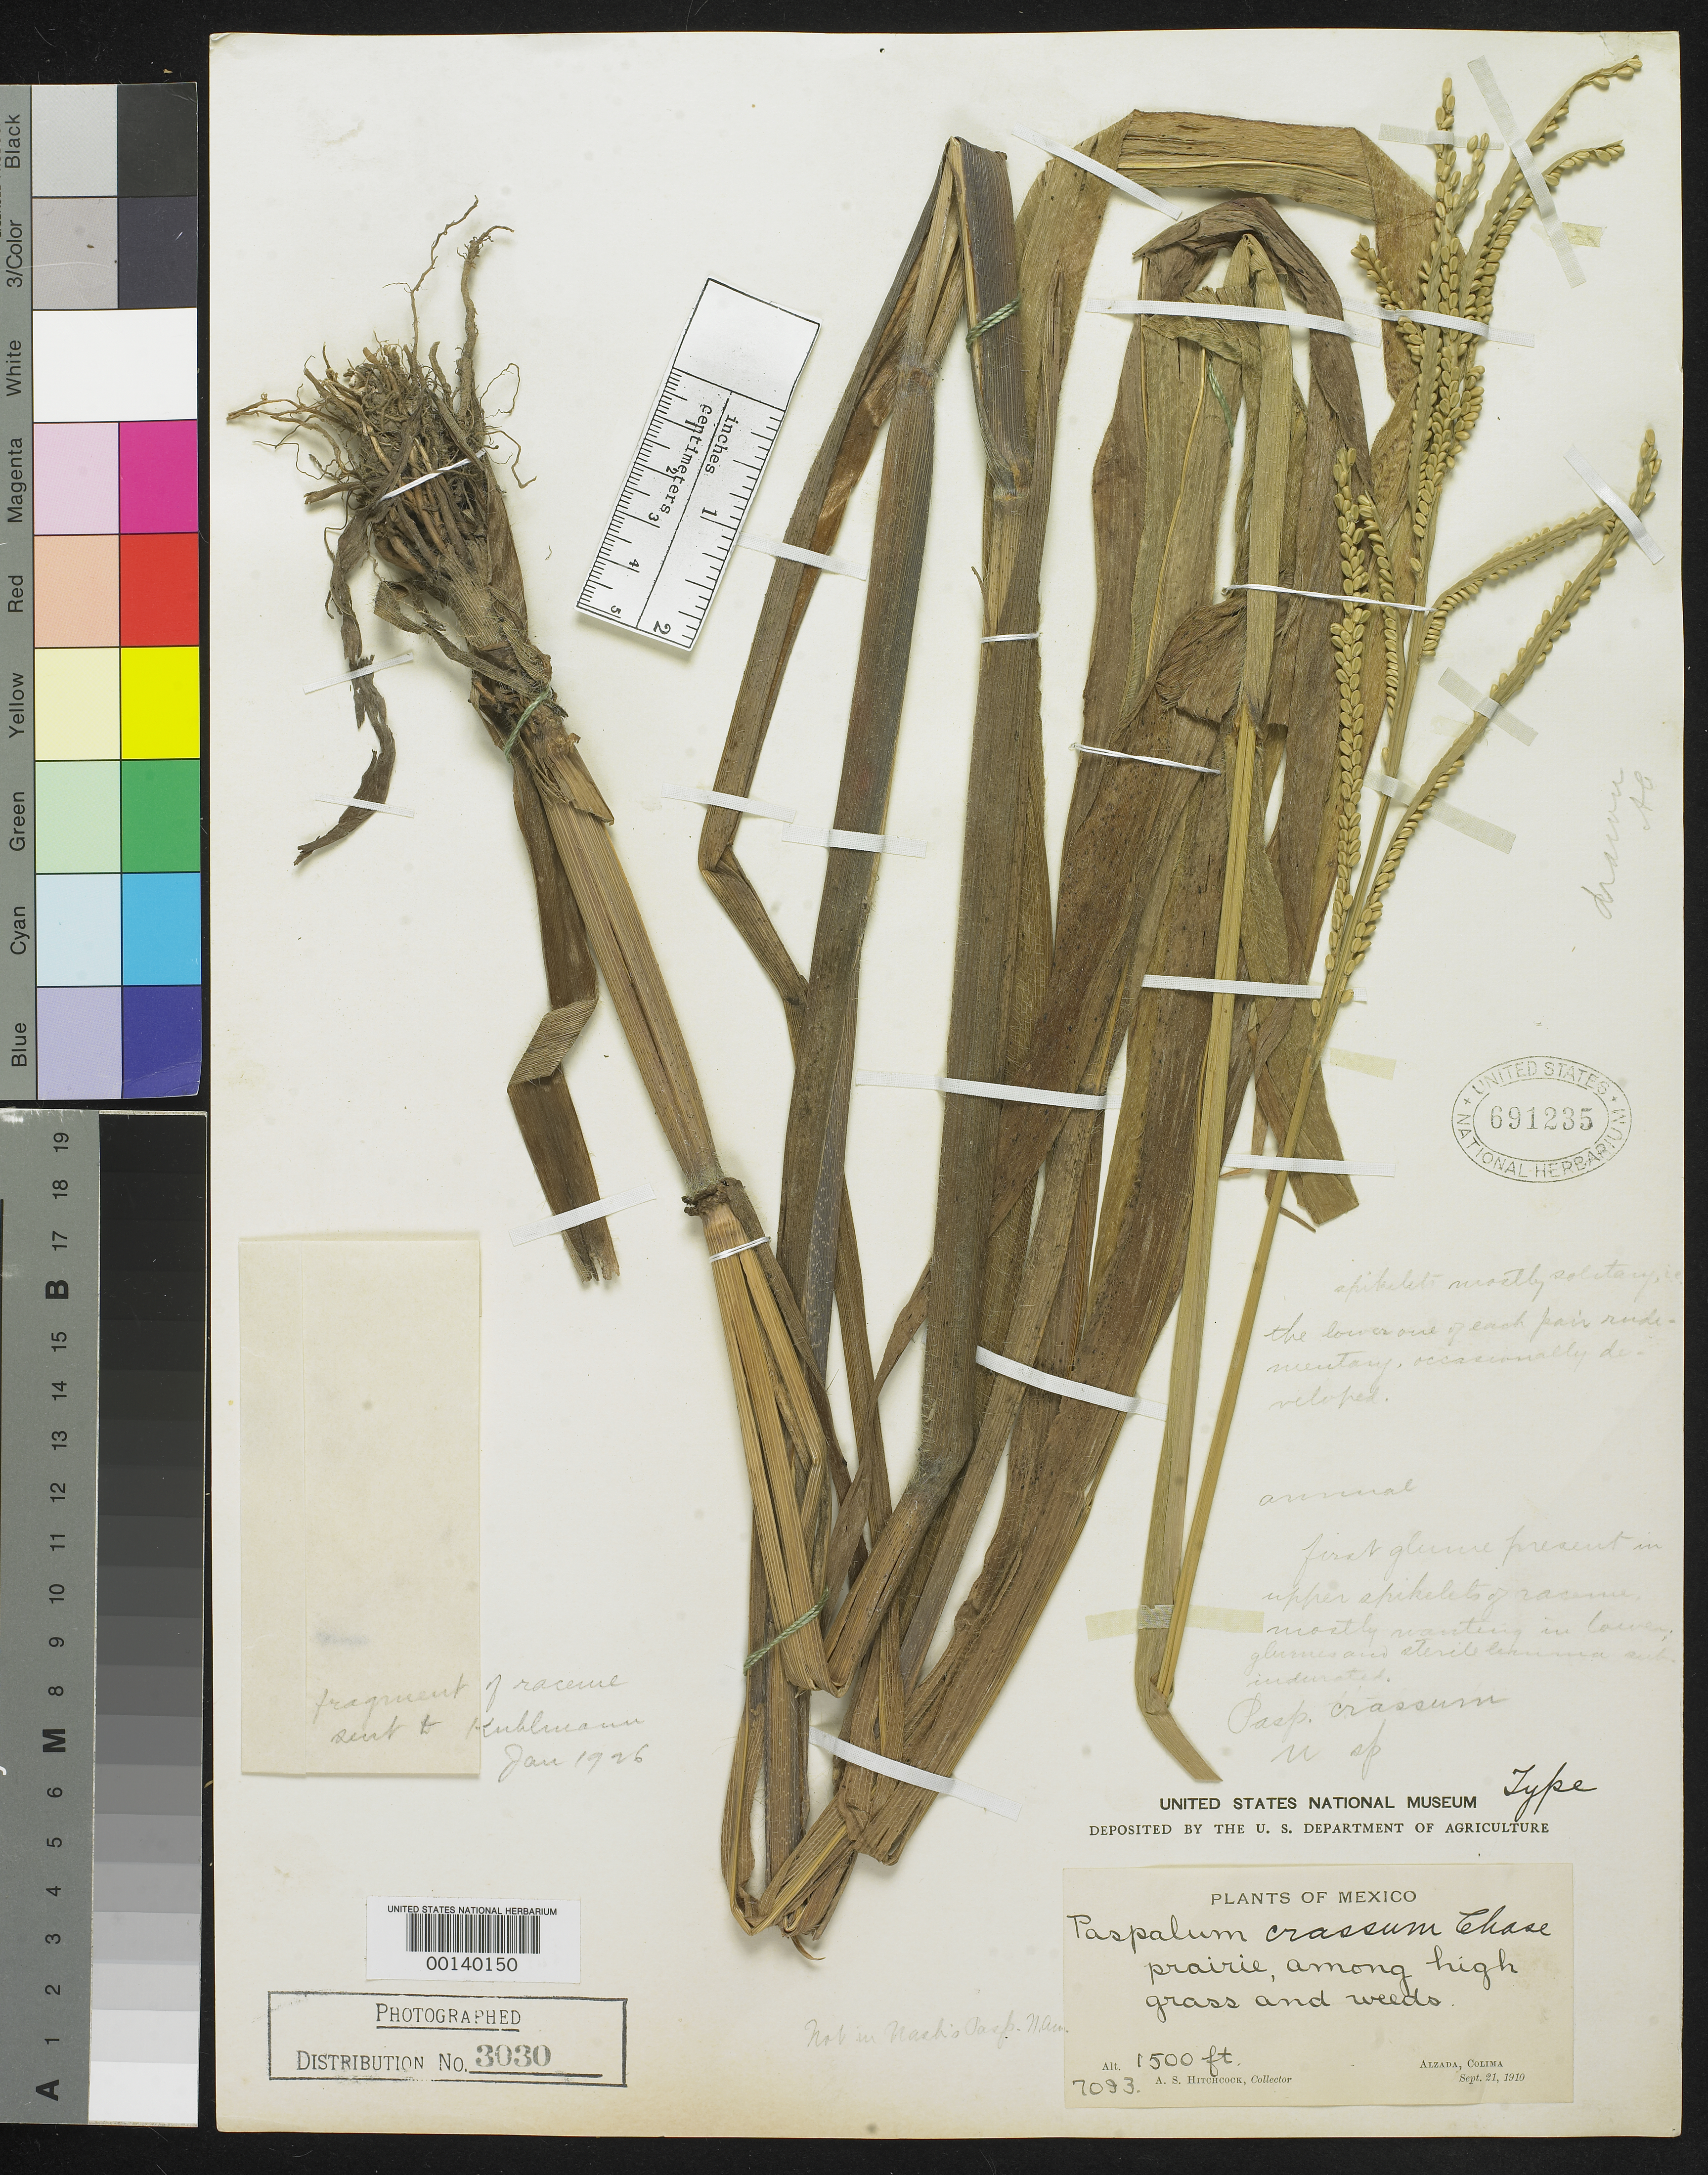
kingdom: Plantae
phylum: Tracheophyta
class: Liliopsida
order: Poales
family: Poaceae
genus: Paspalum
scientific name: Paspalum crassum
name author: Chase in Hitchc.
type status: Holotype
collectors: A. S. Hitchcock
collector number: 7093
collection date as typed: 21 Sep 1910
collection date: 1910-09-21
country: Mexico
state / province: Colima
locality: Alzada.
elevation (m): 450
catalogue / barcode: US 691235